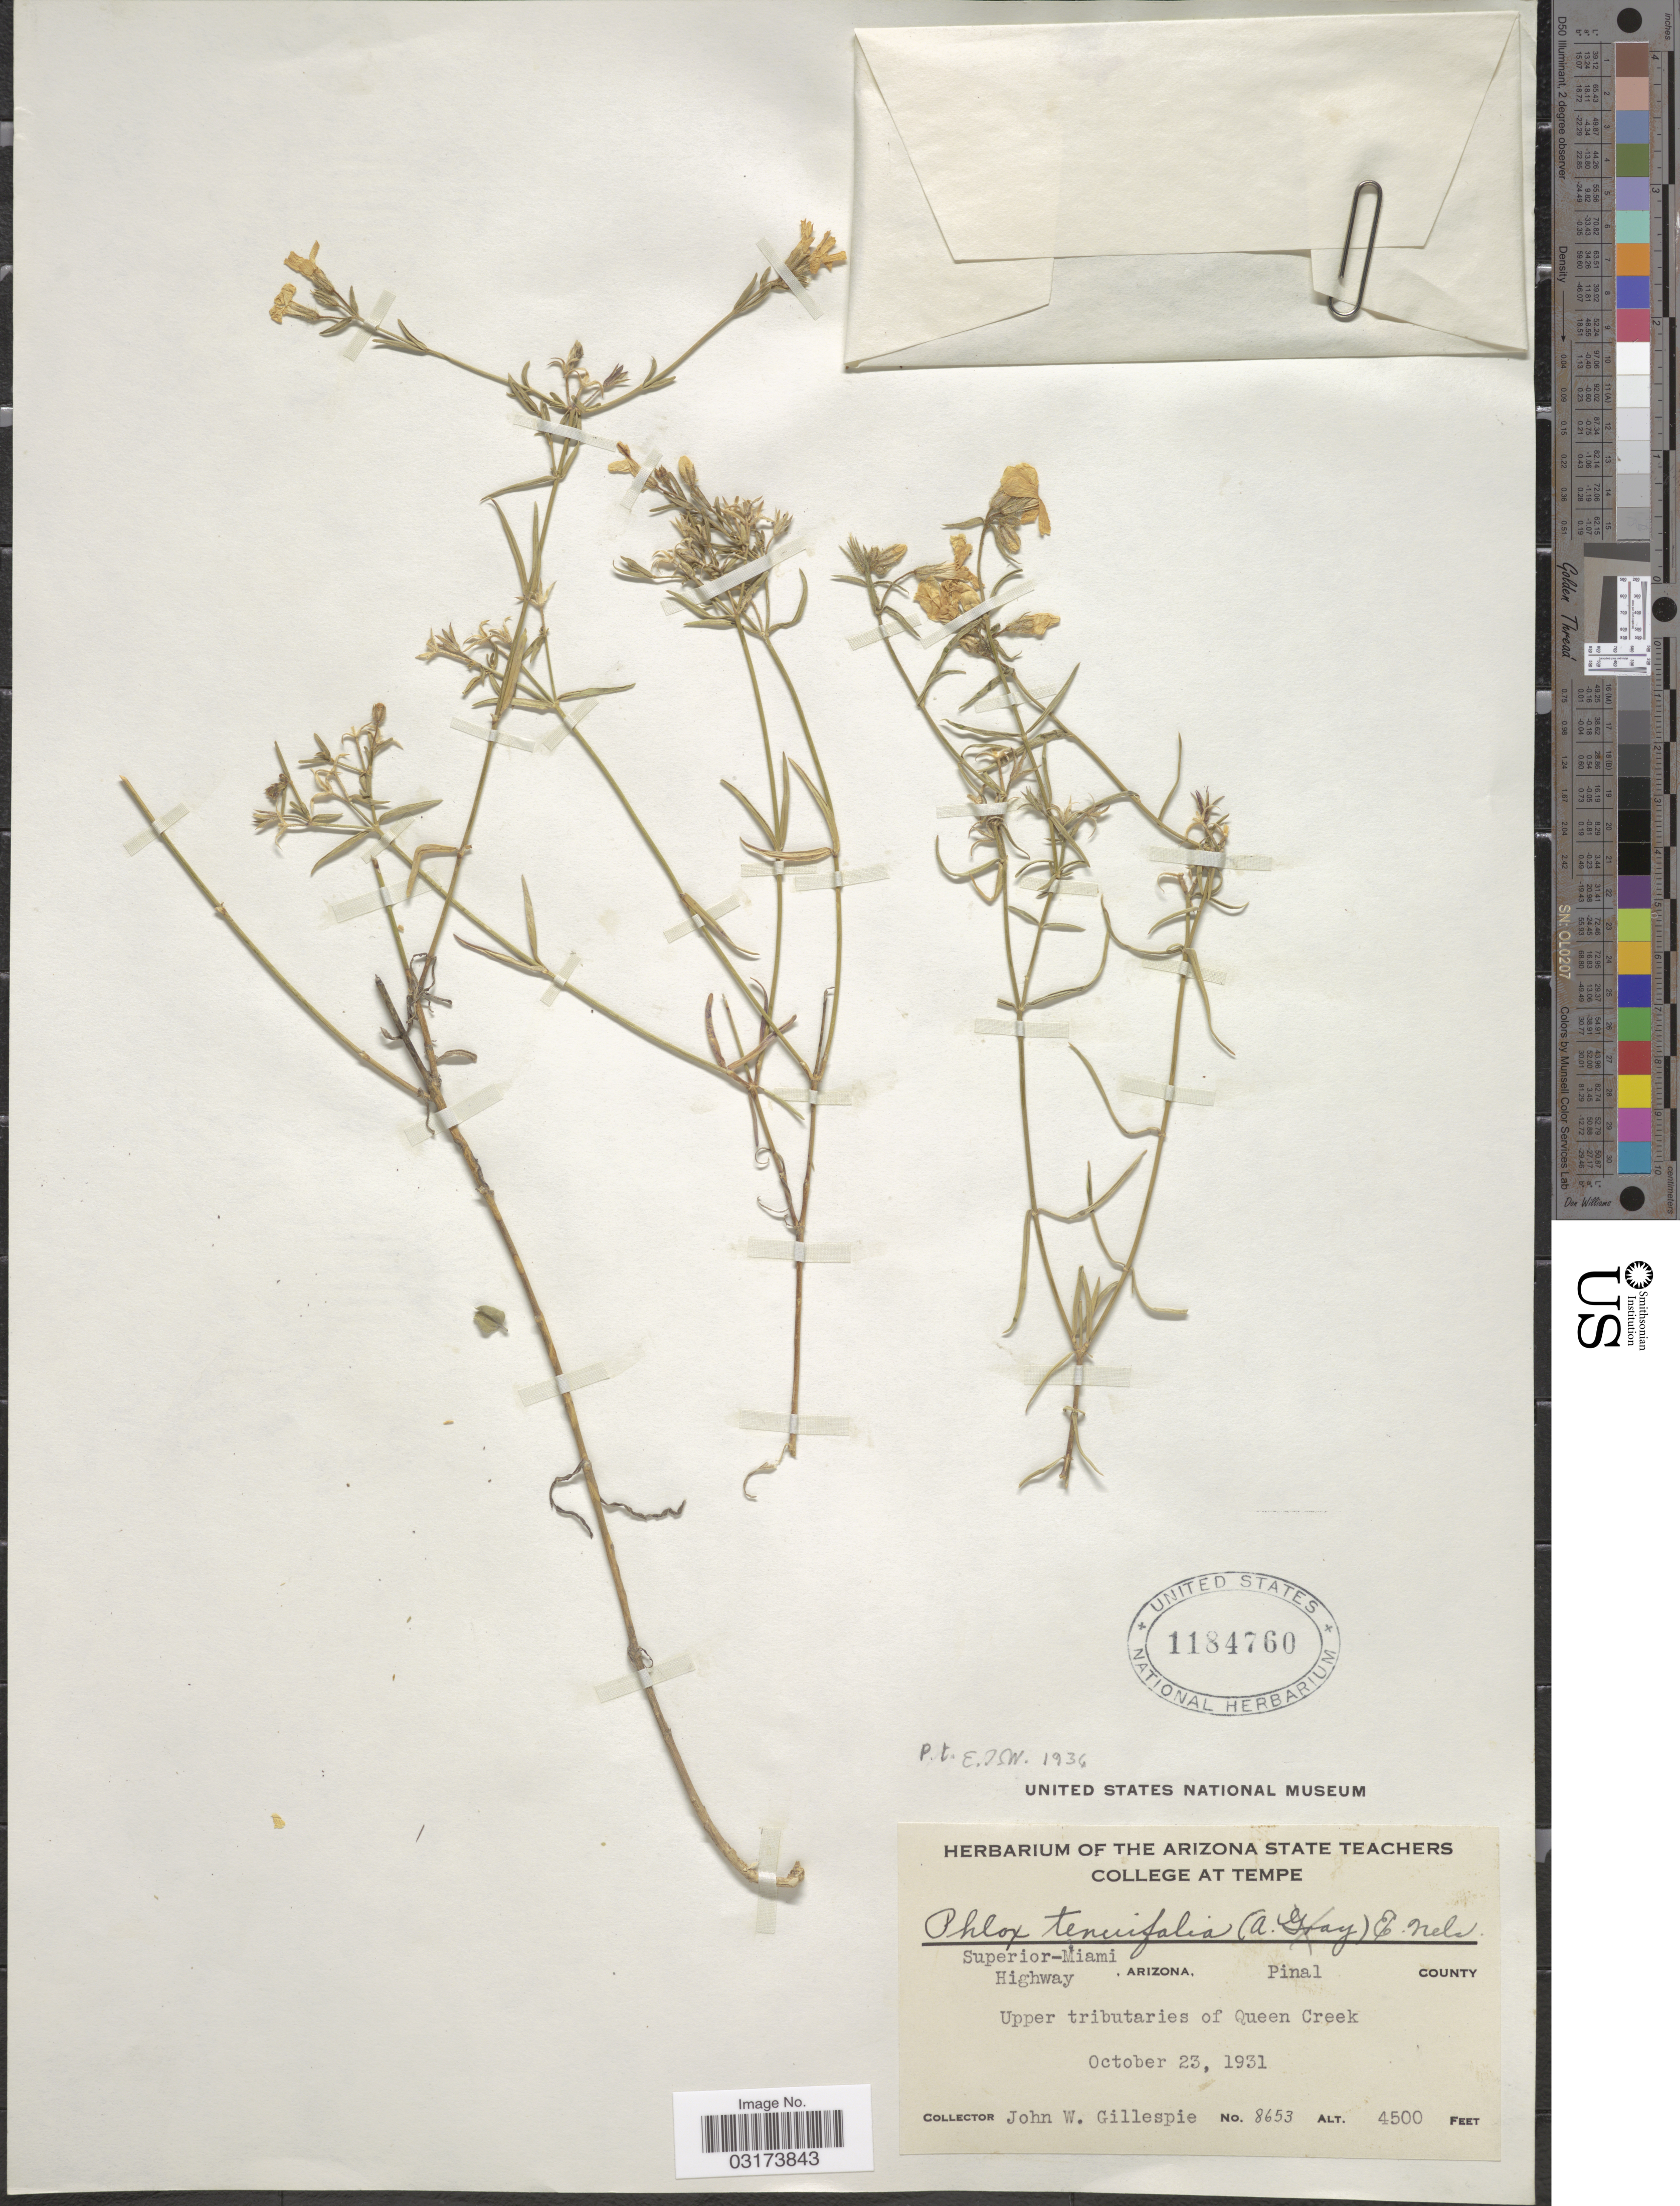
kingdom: Plantae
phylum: Tracheophyta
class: Magnoliopsida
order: Ericales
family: Polemoniaceae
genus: Phlox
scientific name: Phlox tenuifolia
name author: E.E. Nelson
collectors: J. W. Gillespie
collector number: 8653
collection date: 1931-10-23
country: United States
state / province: Arizona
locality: Superior-Miami Highway. Pinal County. Upper tributaries of Queen Creek.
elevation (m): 1372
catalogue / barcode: US 1184760